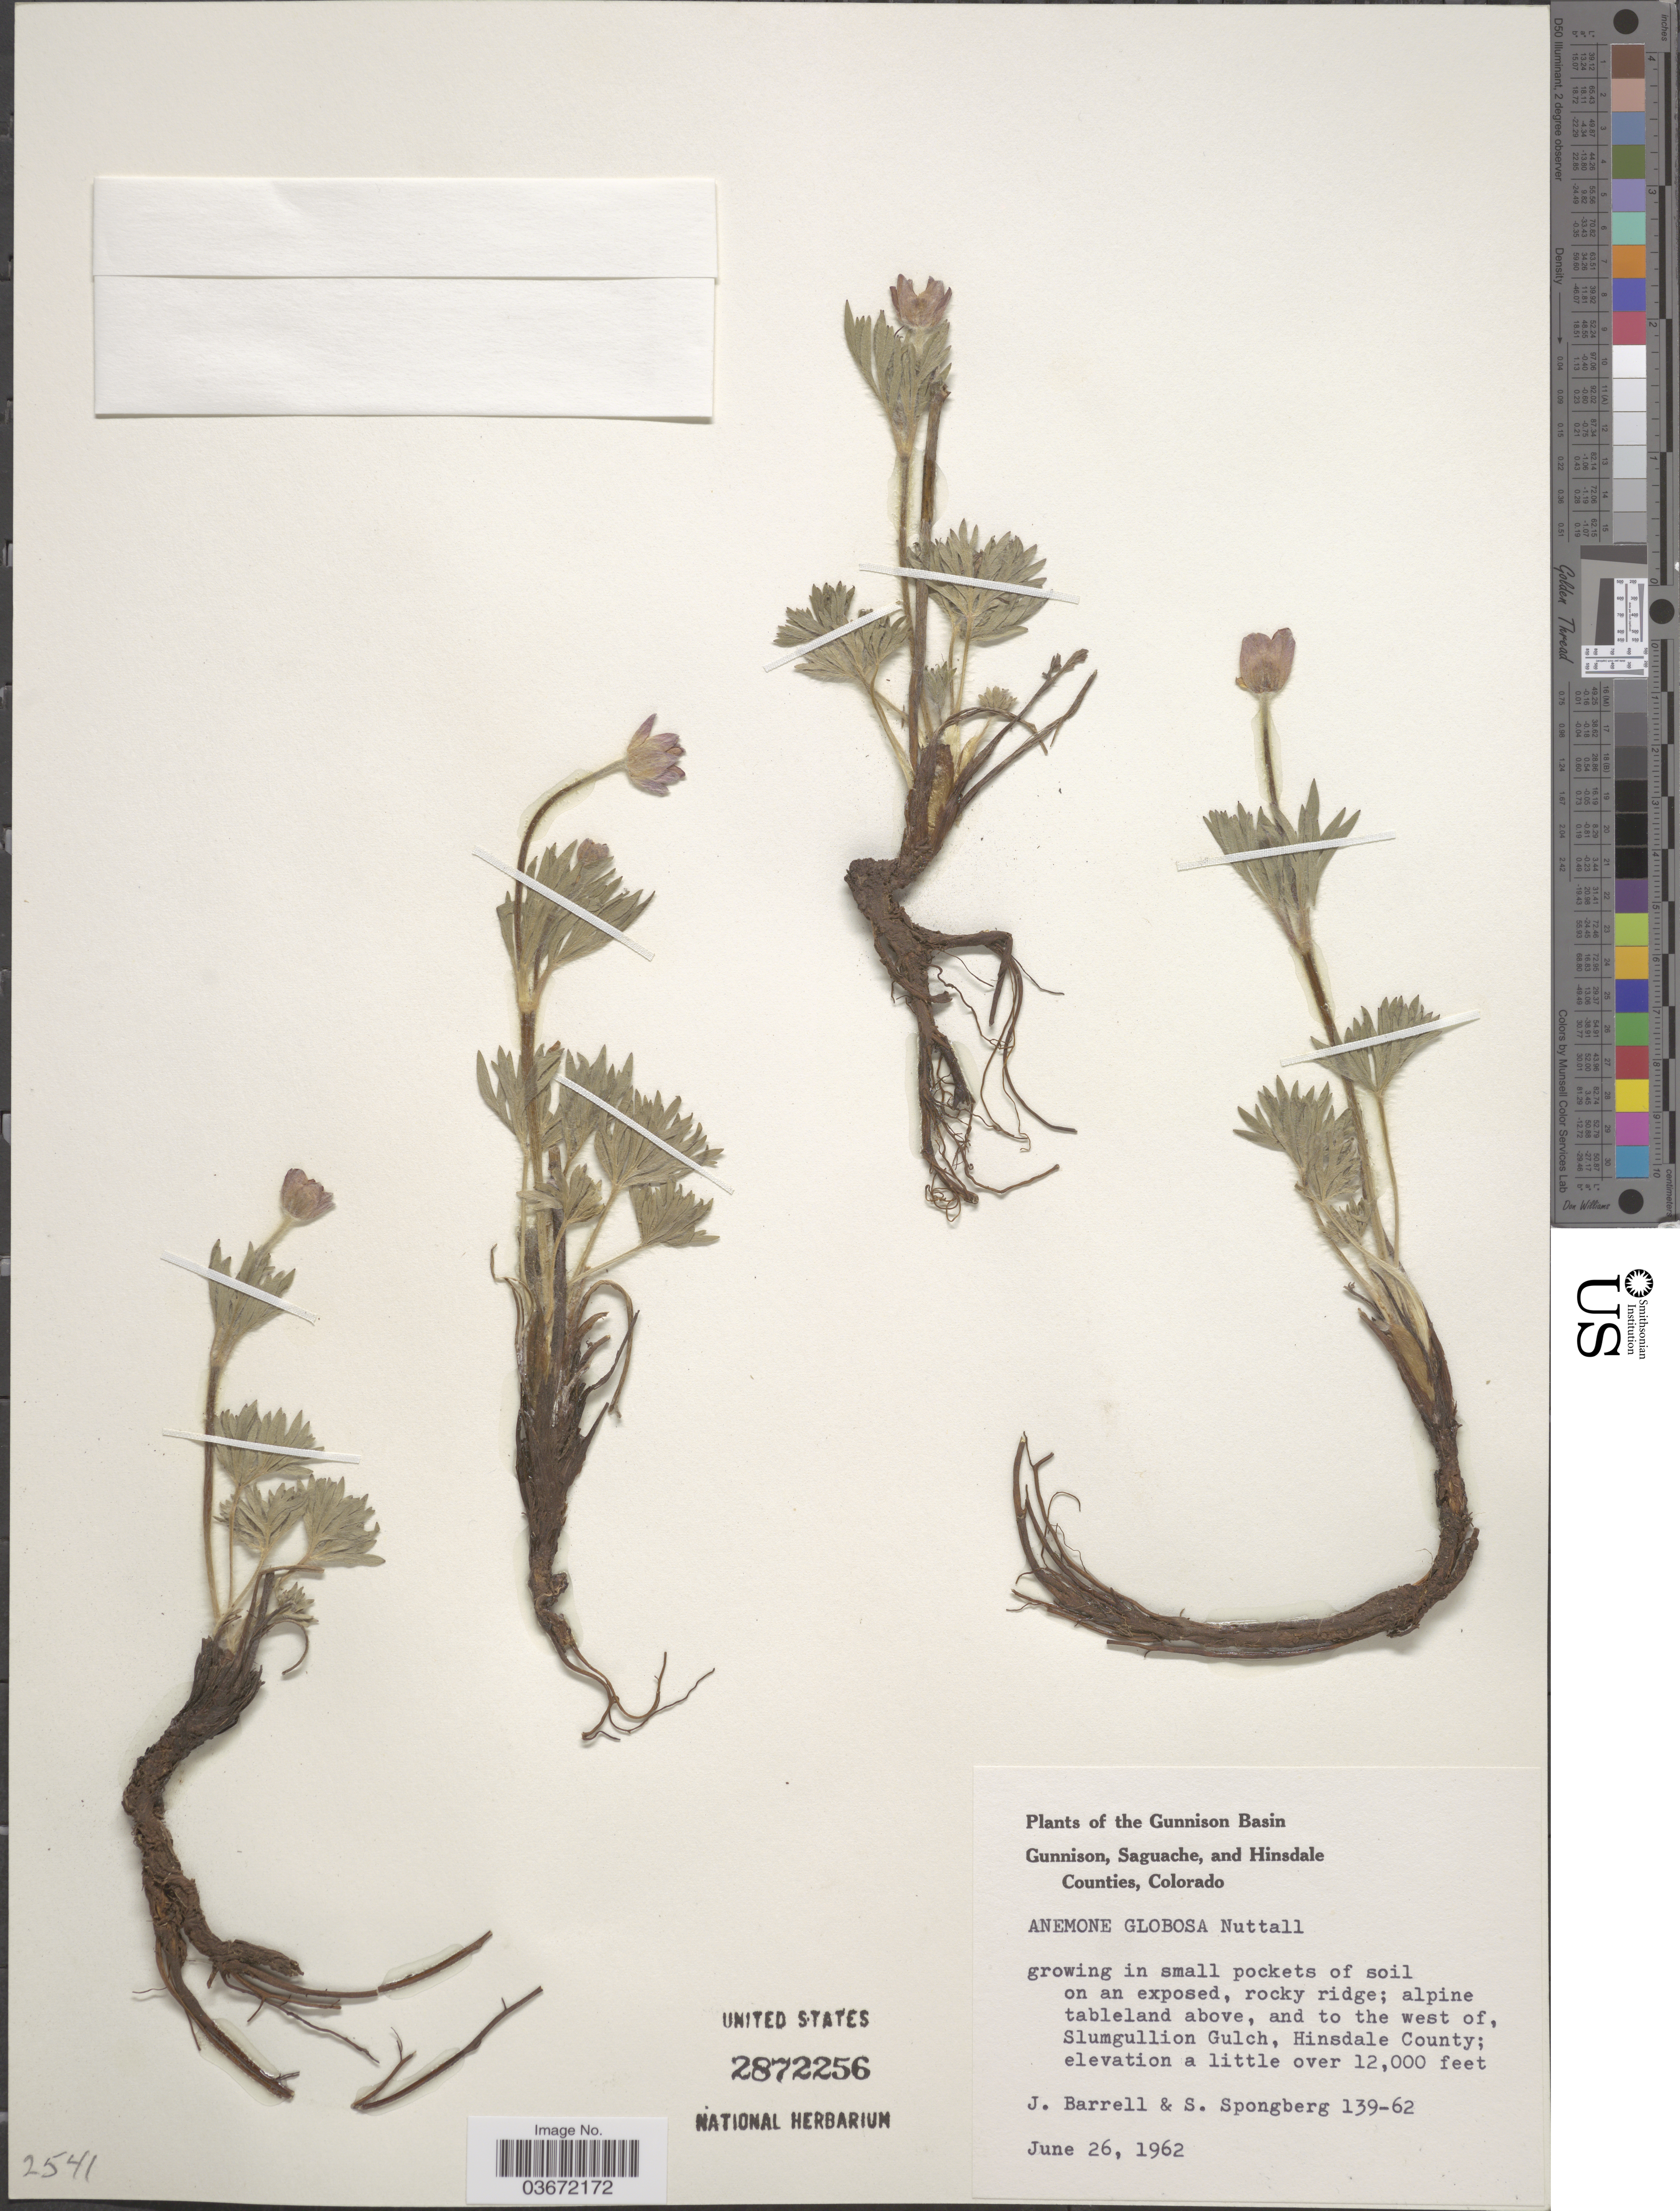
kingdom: Plantae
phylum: Tracheophyta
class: Magnoliopsida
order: Ranunculales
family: Ranunculaceae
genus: Anemone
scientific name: Anemone globosa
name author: (Torr. & A. Gray) Nutt. ex A. Heller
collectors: J. Barrell & S. A.Spongberg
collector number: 139-62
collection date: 1962-06-26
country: United States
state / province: Colorado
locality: The Gunnison Basin. Alpine tableland above, and to the west of, Slumgullion Gulch, Hinsdale County.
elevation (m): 3658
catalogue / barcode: US 2872256